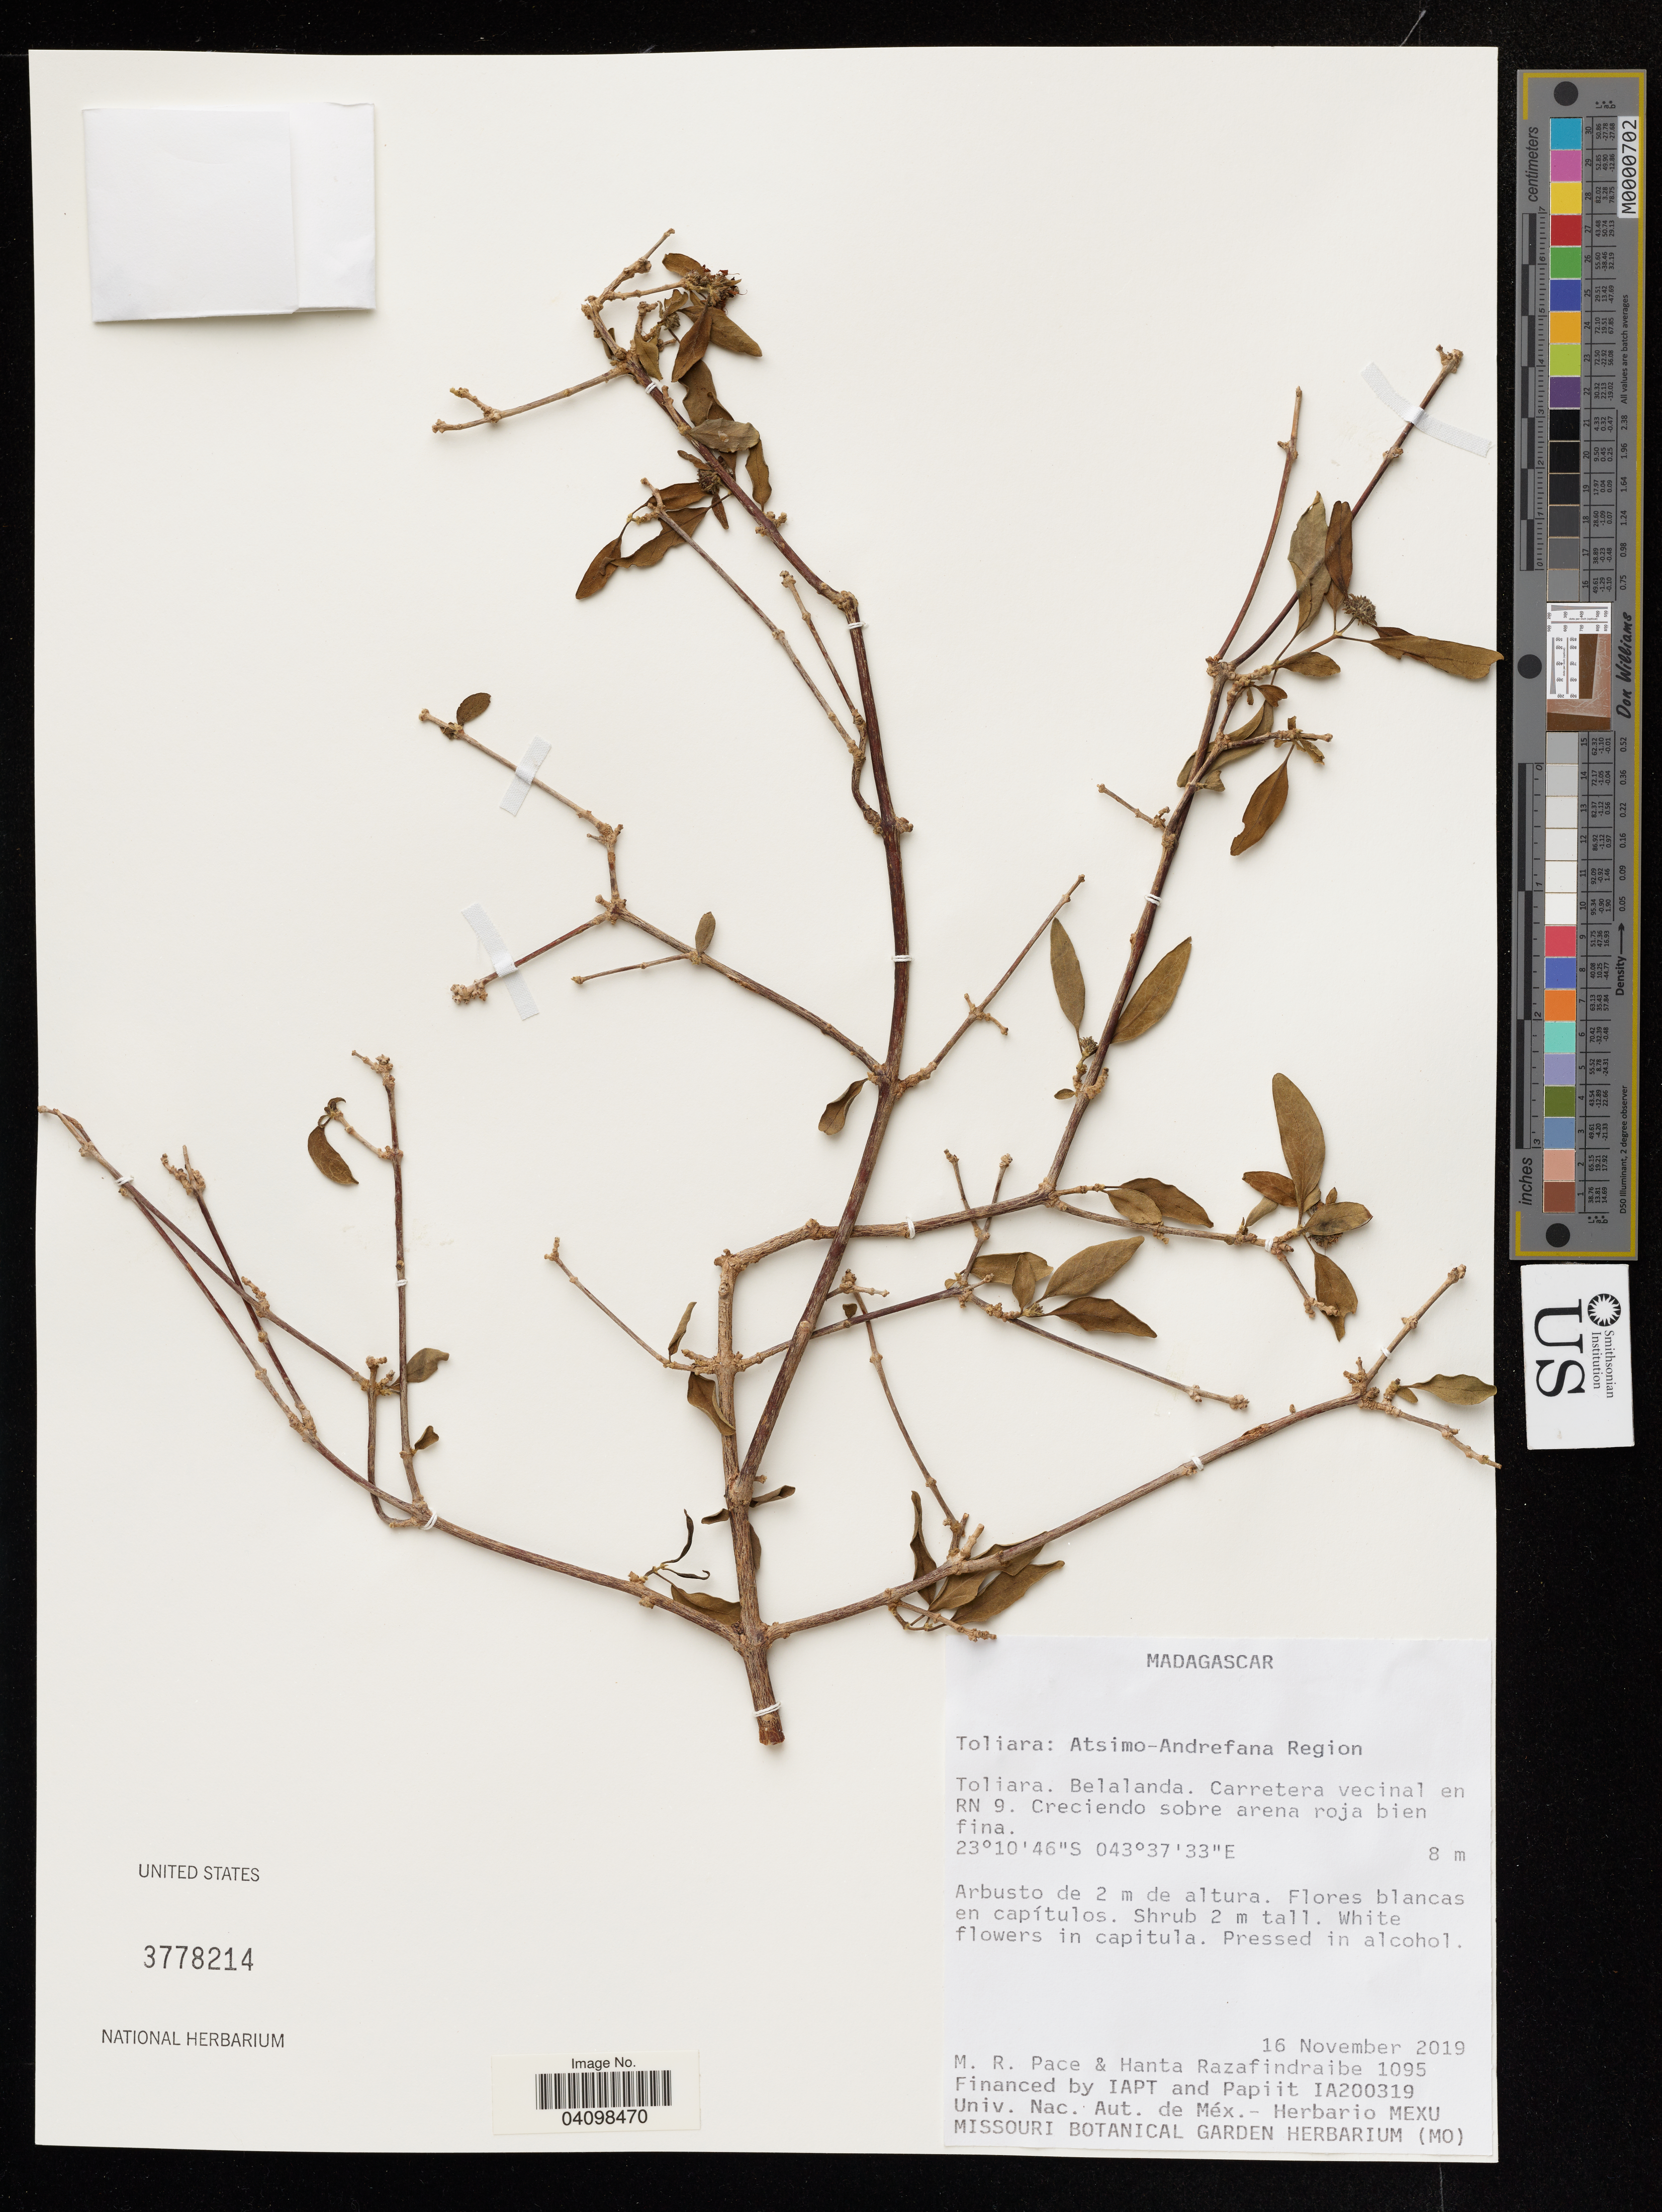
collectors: M. Pace & H. Razafindraibe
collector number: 1095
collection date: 2019-11-16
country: Madagascar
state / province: Toliara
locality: Atsimo-Andrefana Region. Toliara. Belalanda. Carretera vecinal en RN 9.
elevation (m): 8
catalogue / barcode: US 3778214